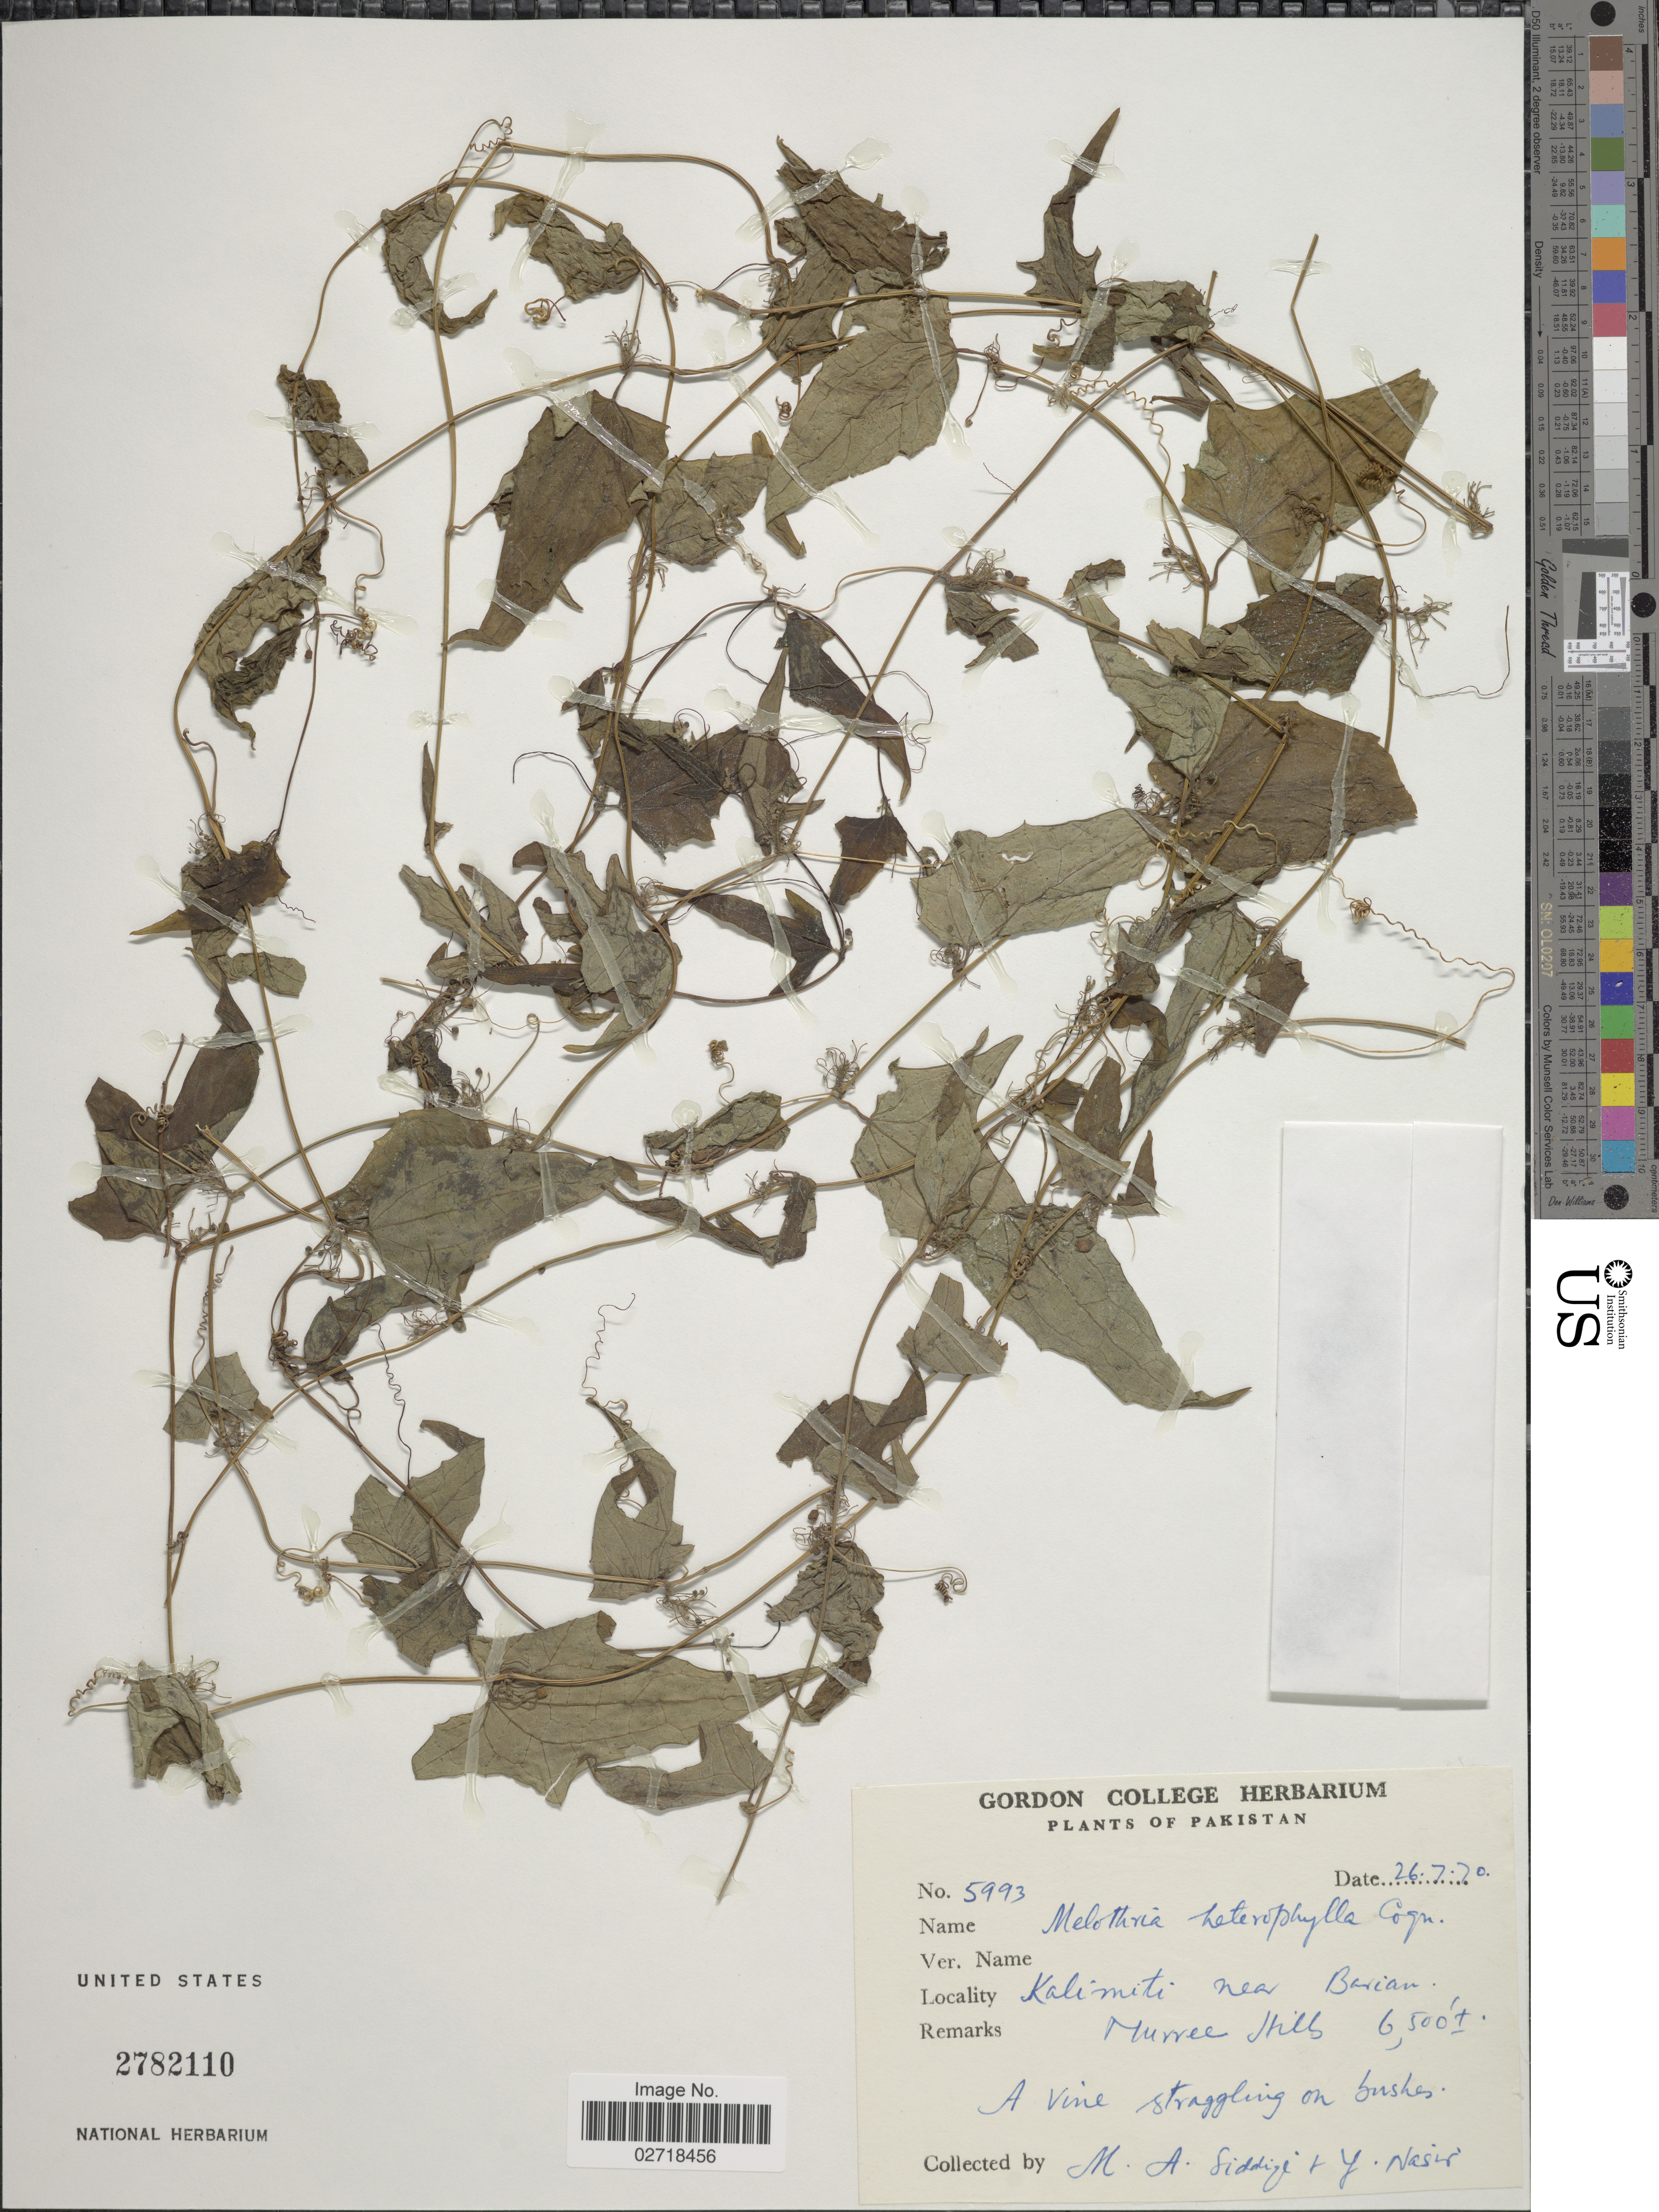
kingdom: Plantae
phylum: Tracheophyta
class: Magnoliopsida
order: Cucurbitales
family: Cucurbitaceae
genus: Solena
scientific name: Solena heterophylla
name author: Lour.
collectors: M. Siddiqi & Y. Nasir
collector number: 5993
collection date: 1970-07-26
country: Pakistan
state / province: Punjab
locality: Kalimiti near Barian, Murree Hills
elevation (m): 1981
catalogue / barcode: US 2782110